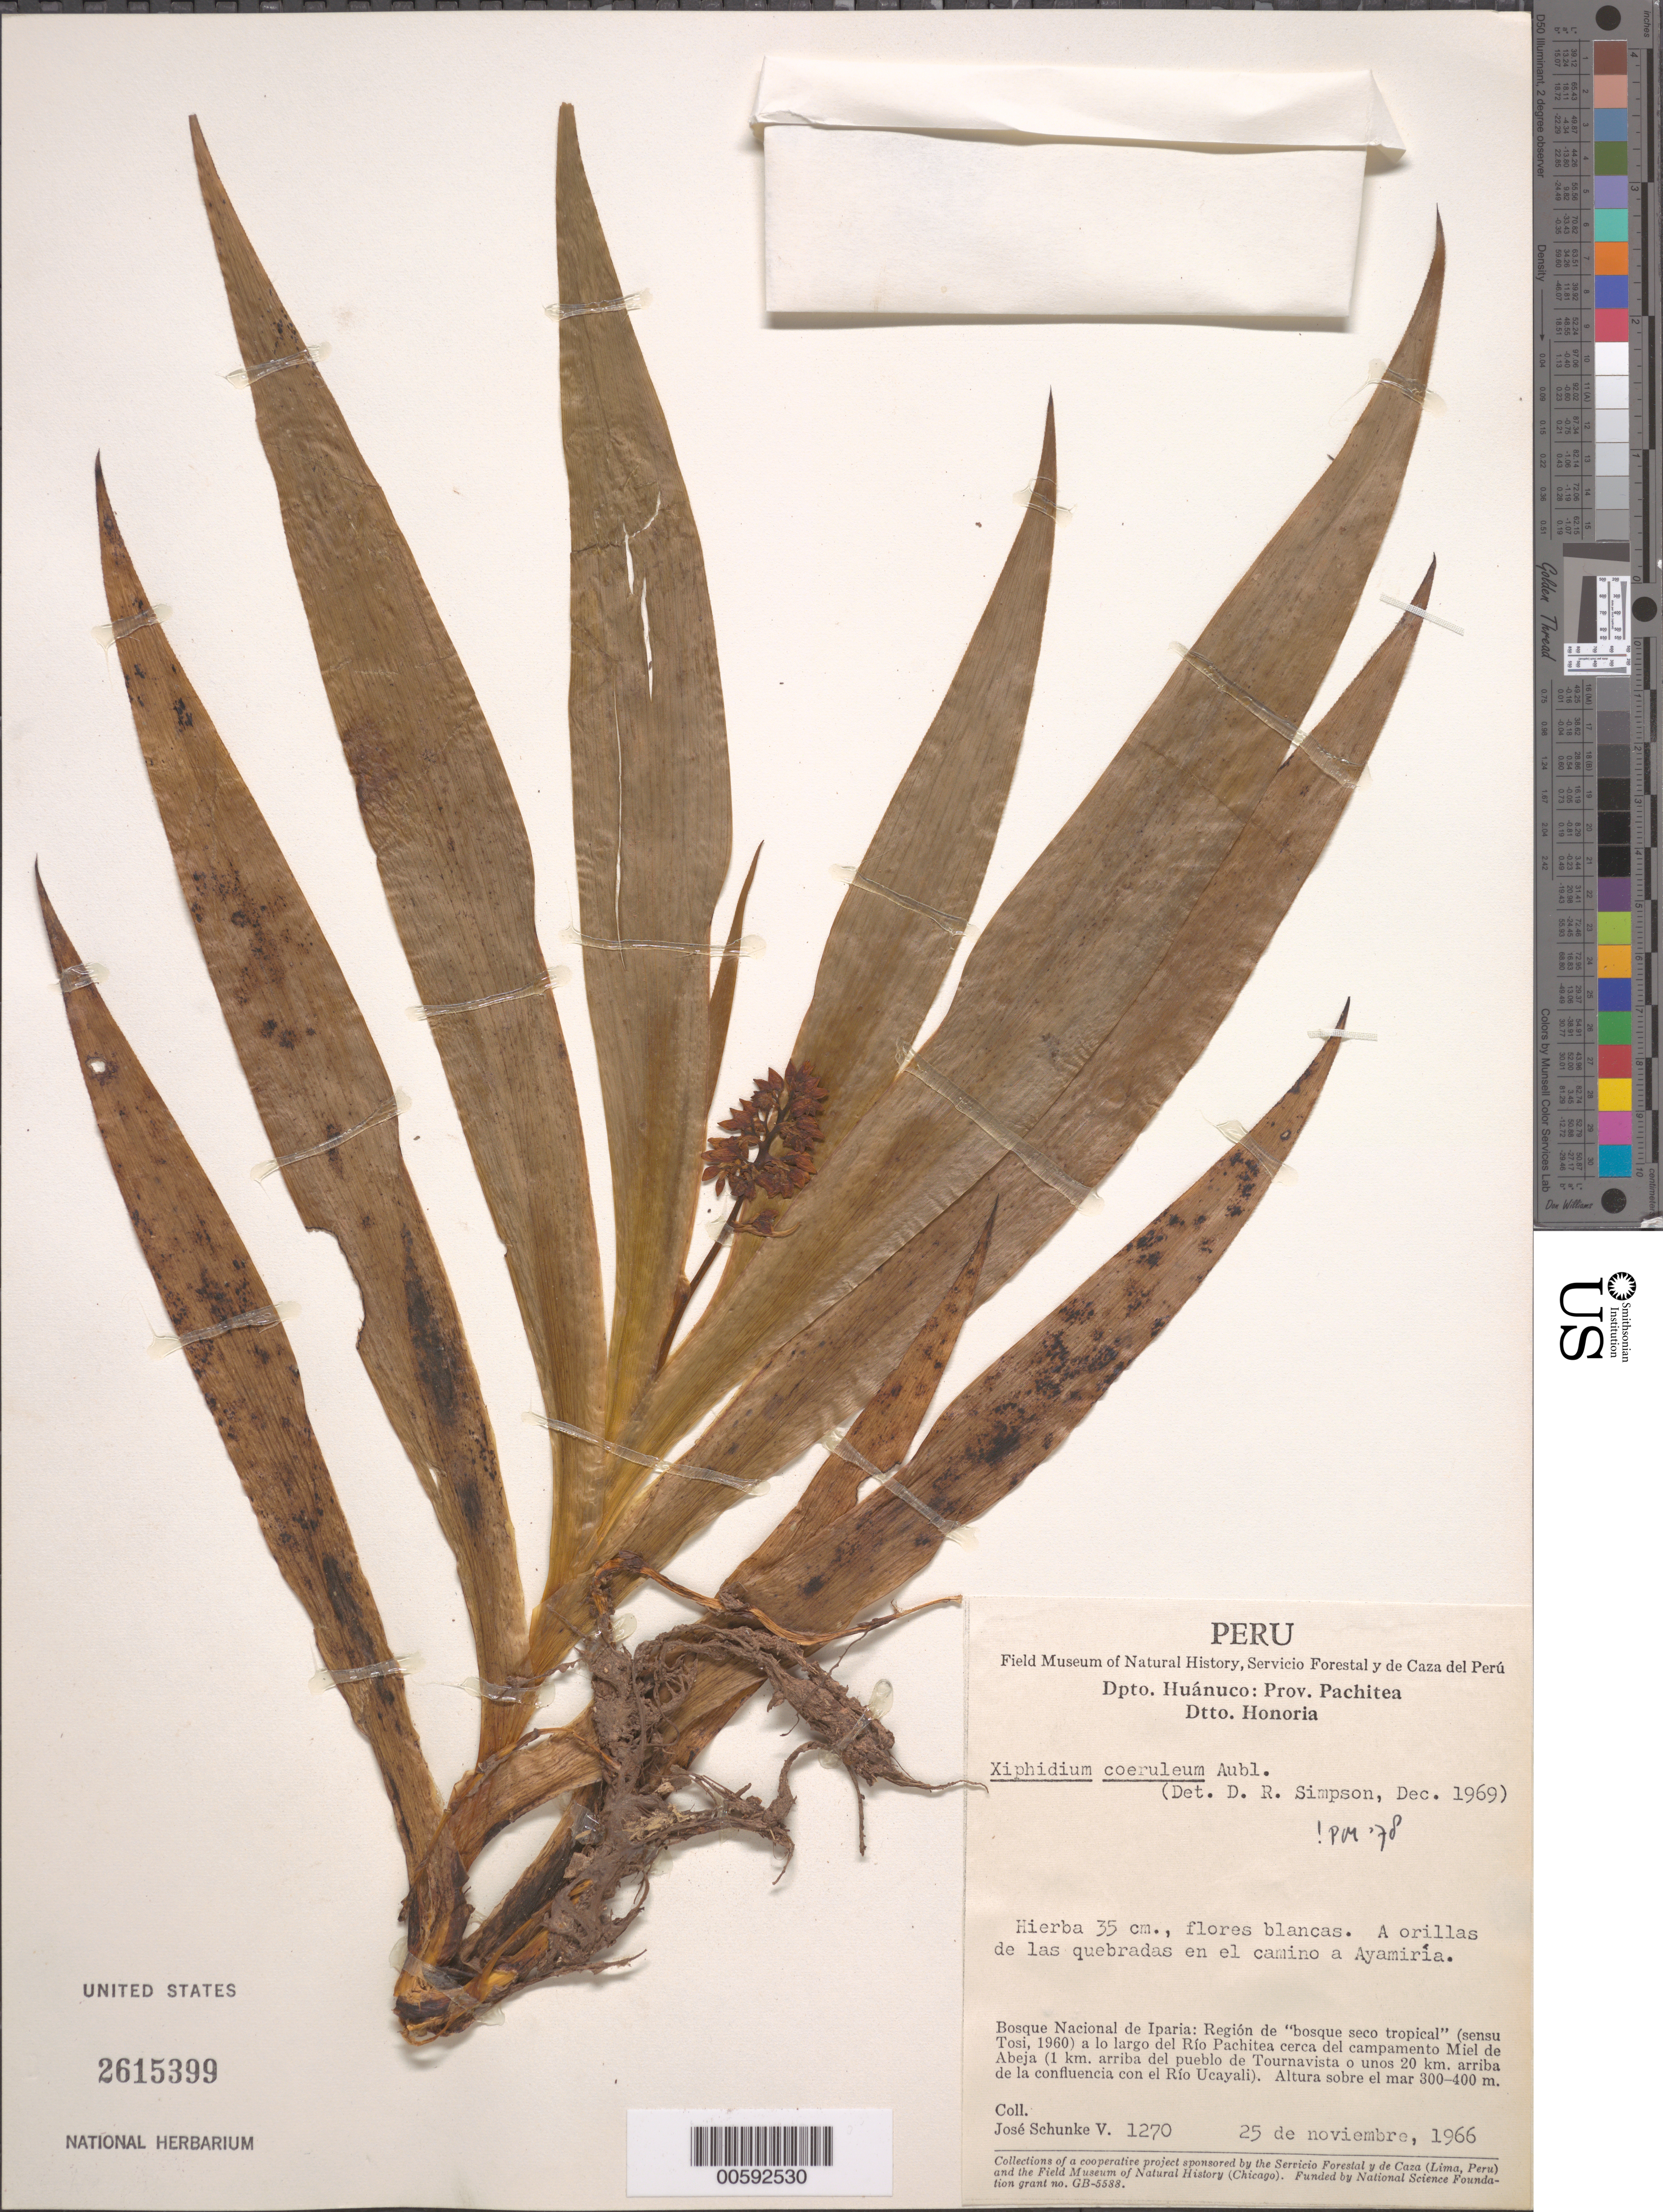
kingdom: Plantae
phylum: Tracheophyta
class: Liliopsida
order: Commelinales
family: Haemodoraceae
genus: Xiphidium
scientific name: Xiphidium caeruleum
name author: Aubl.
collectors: J. Schunke Vigo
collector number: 1270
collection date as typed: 25 Nov 1966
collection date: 1966-11-25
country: Peru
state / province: Huánuco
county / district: Pachitea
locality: Honoria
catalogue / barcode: US 2615399